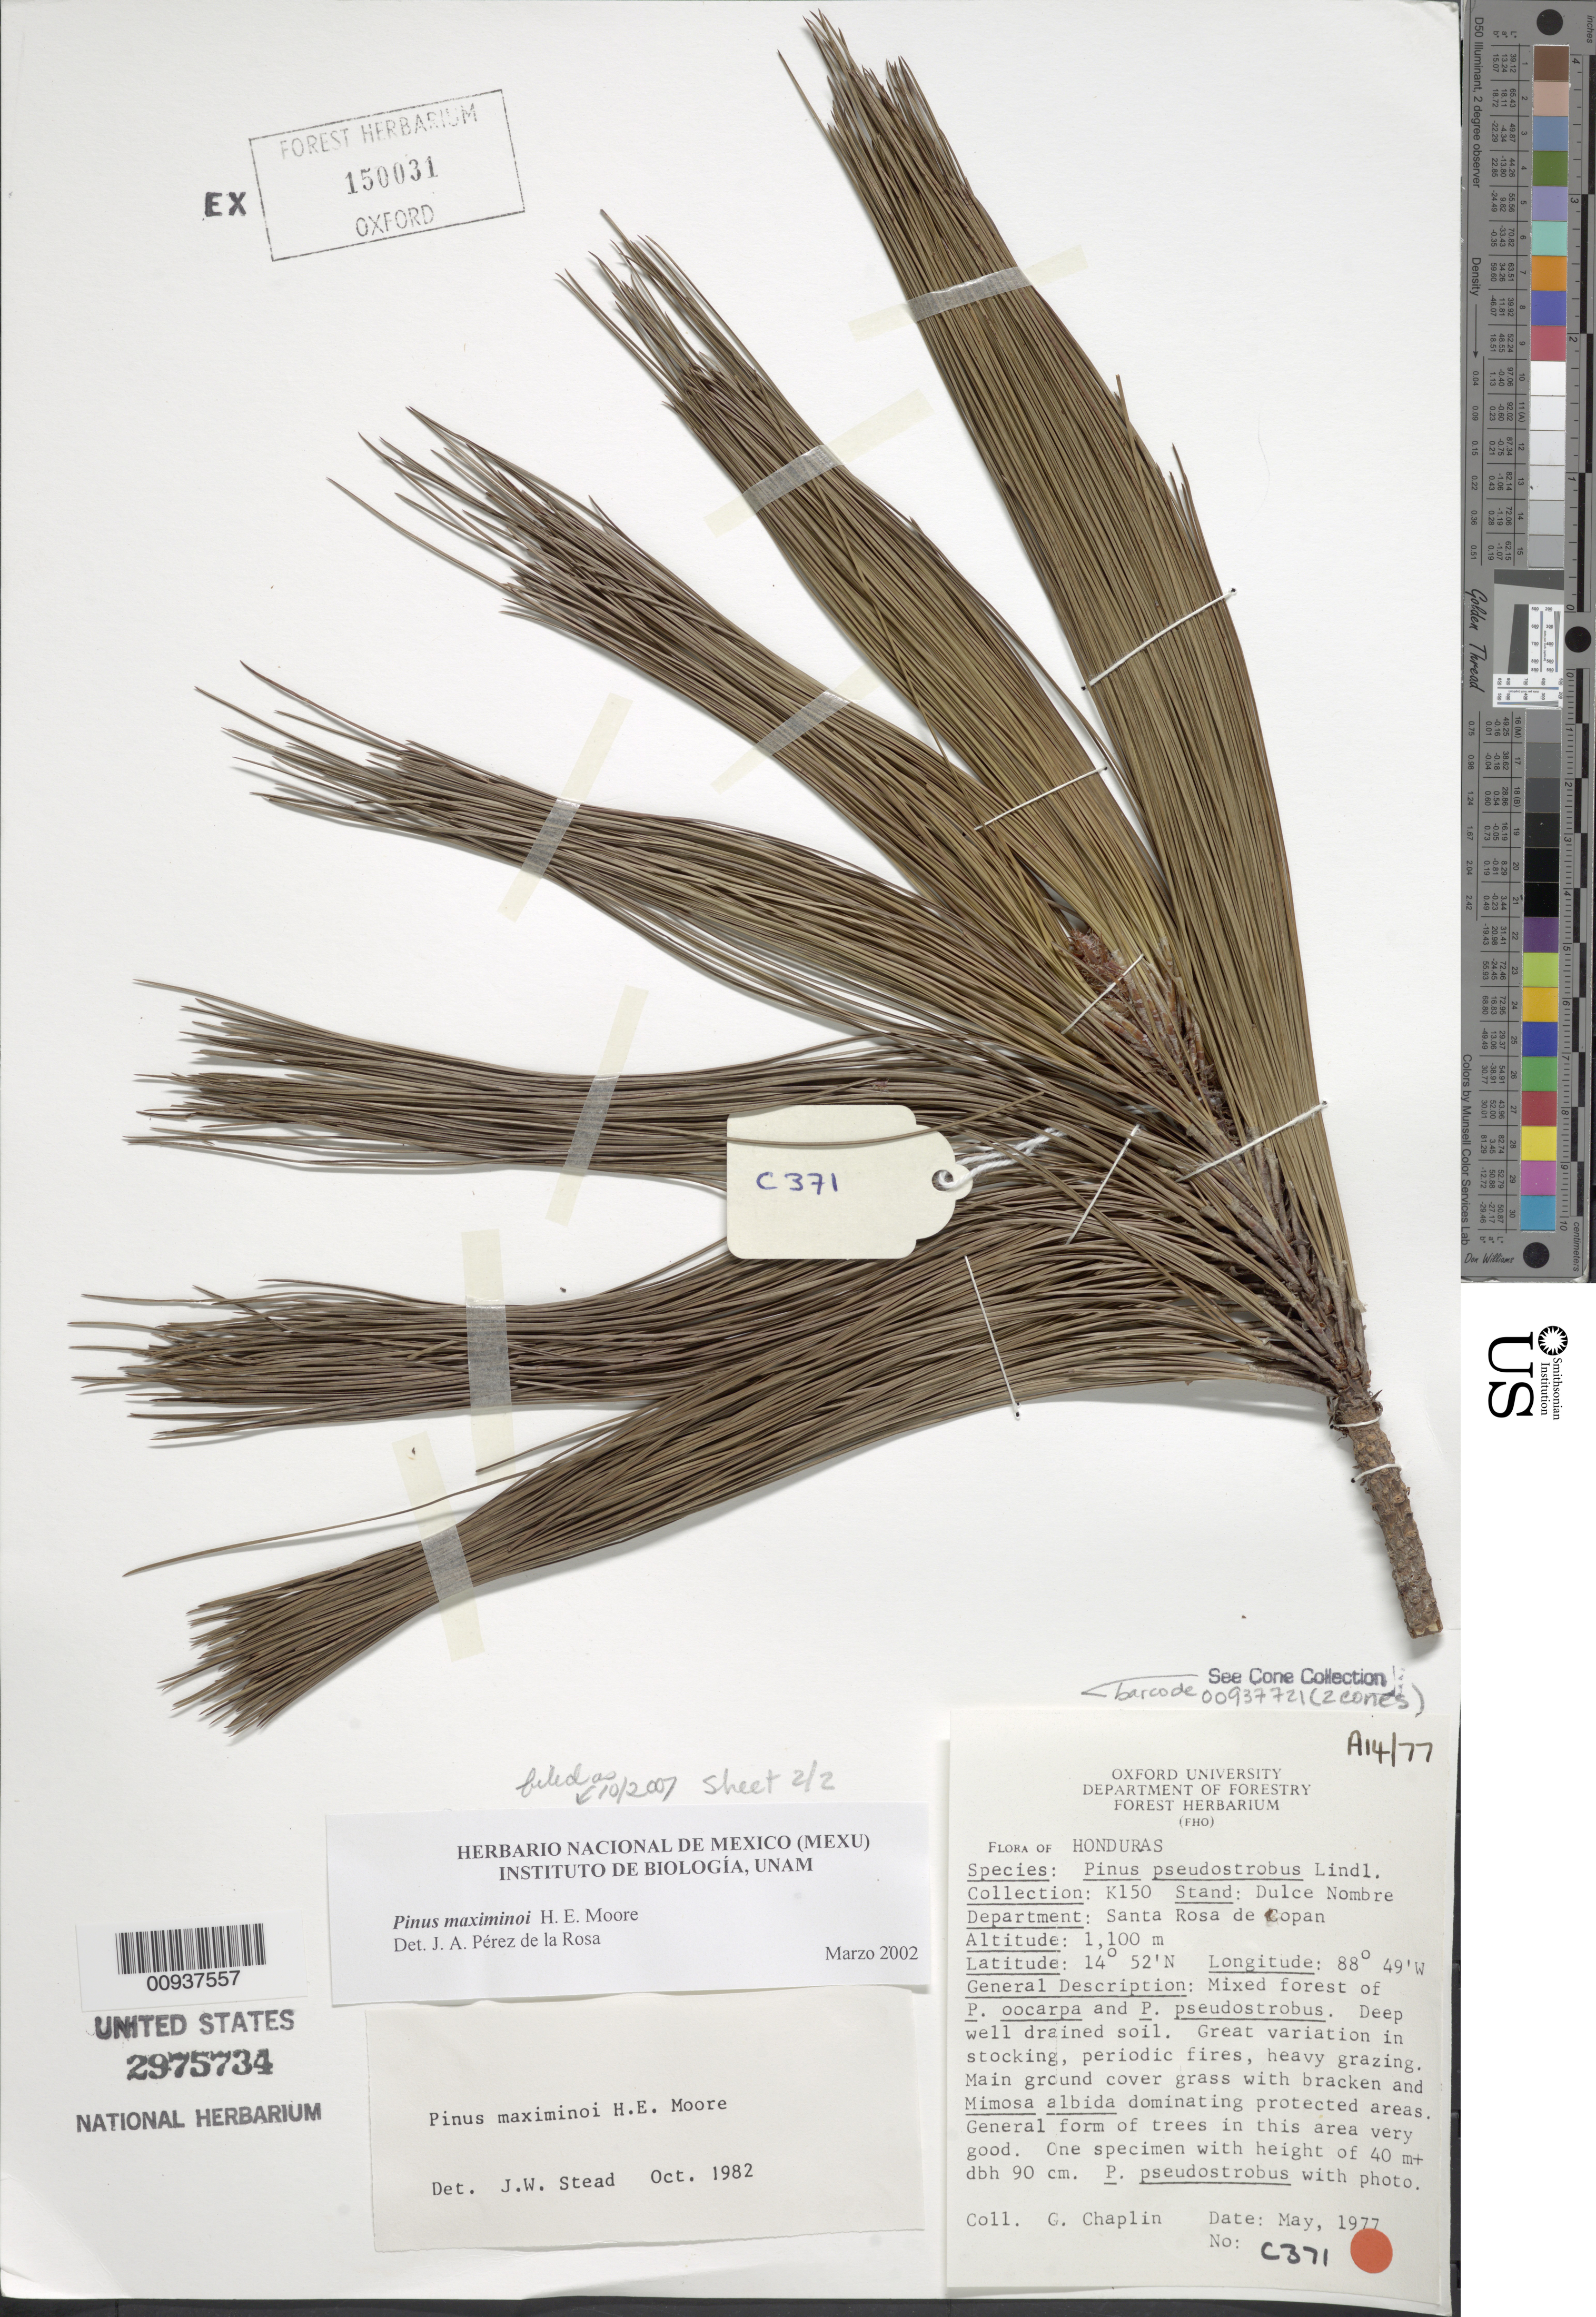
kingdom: Plantae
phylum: Tracheophyta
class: Pinopsida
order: Pinales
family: Pinaceae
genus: Pinus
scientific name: Pinus maximinoi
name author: H.E. Moore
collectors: Chaplin, G.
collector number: C371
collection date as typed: May 1977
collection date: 1977-05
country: Honduras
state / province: Copán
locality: Dulce Nombre. Department Santa Rosa de Copán.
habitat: Mixed forest of P. oocarpa and P. pseudostrobus. Deep well drained soil. Great variation in stocking, periodic fires, heavy grazing. Main ground cover grass w/bracken and Mimosa albida dominating protected areas.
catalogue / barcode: US 2975734